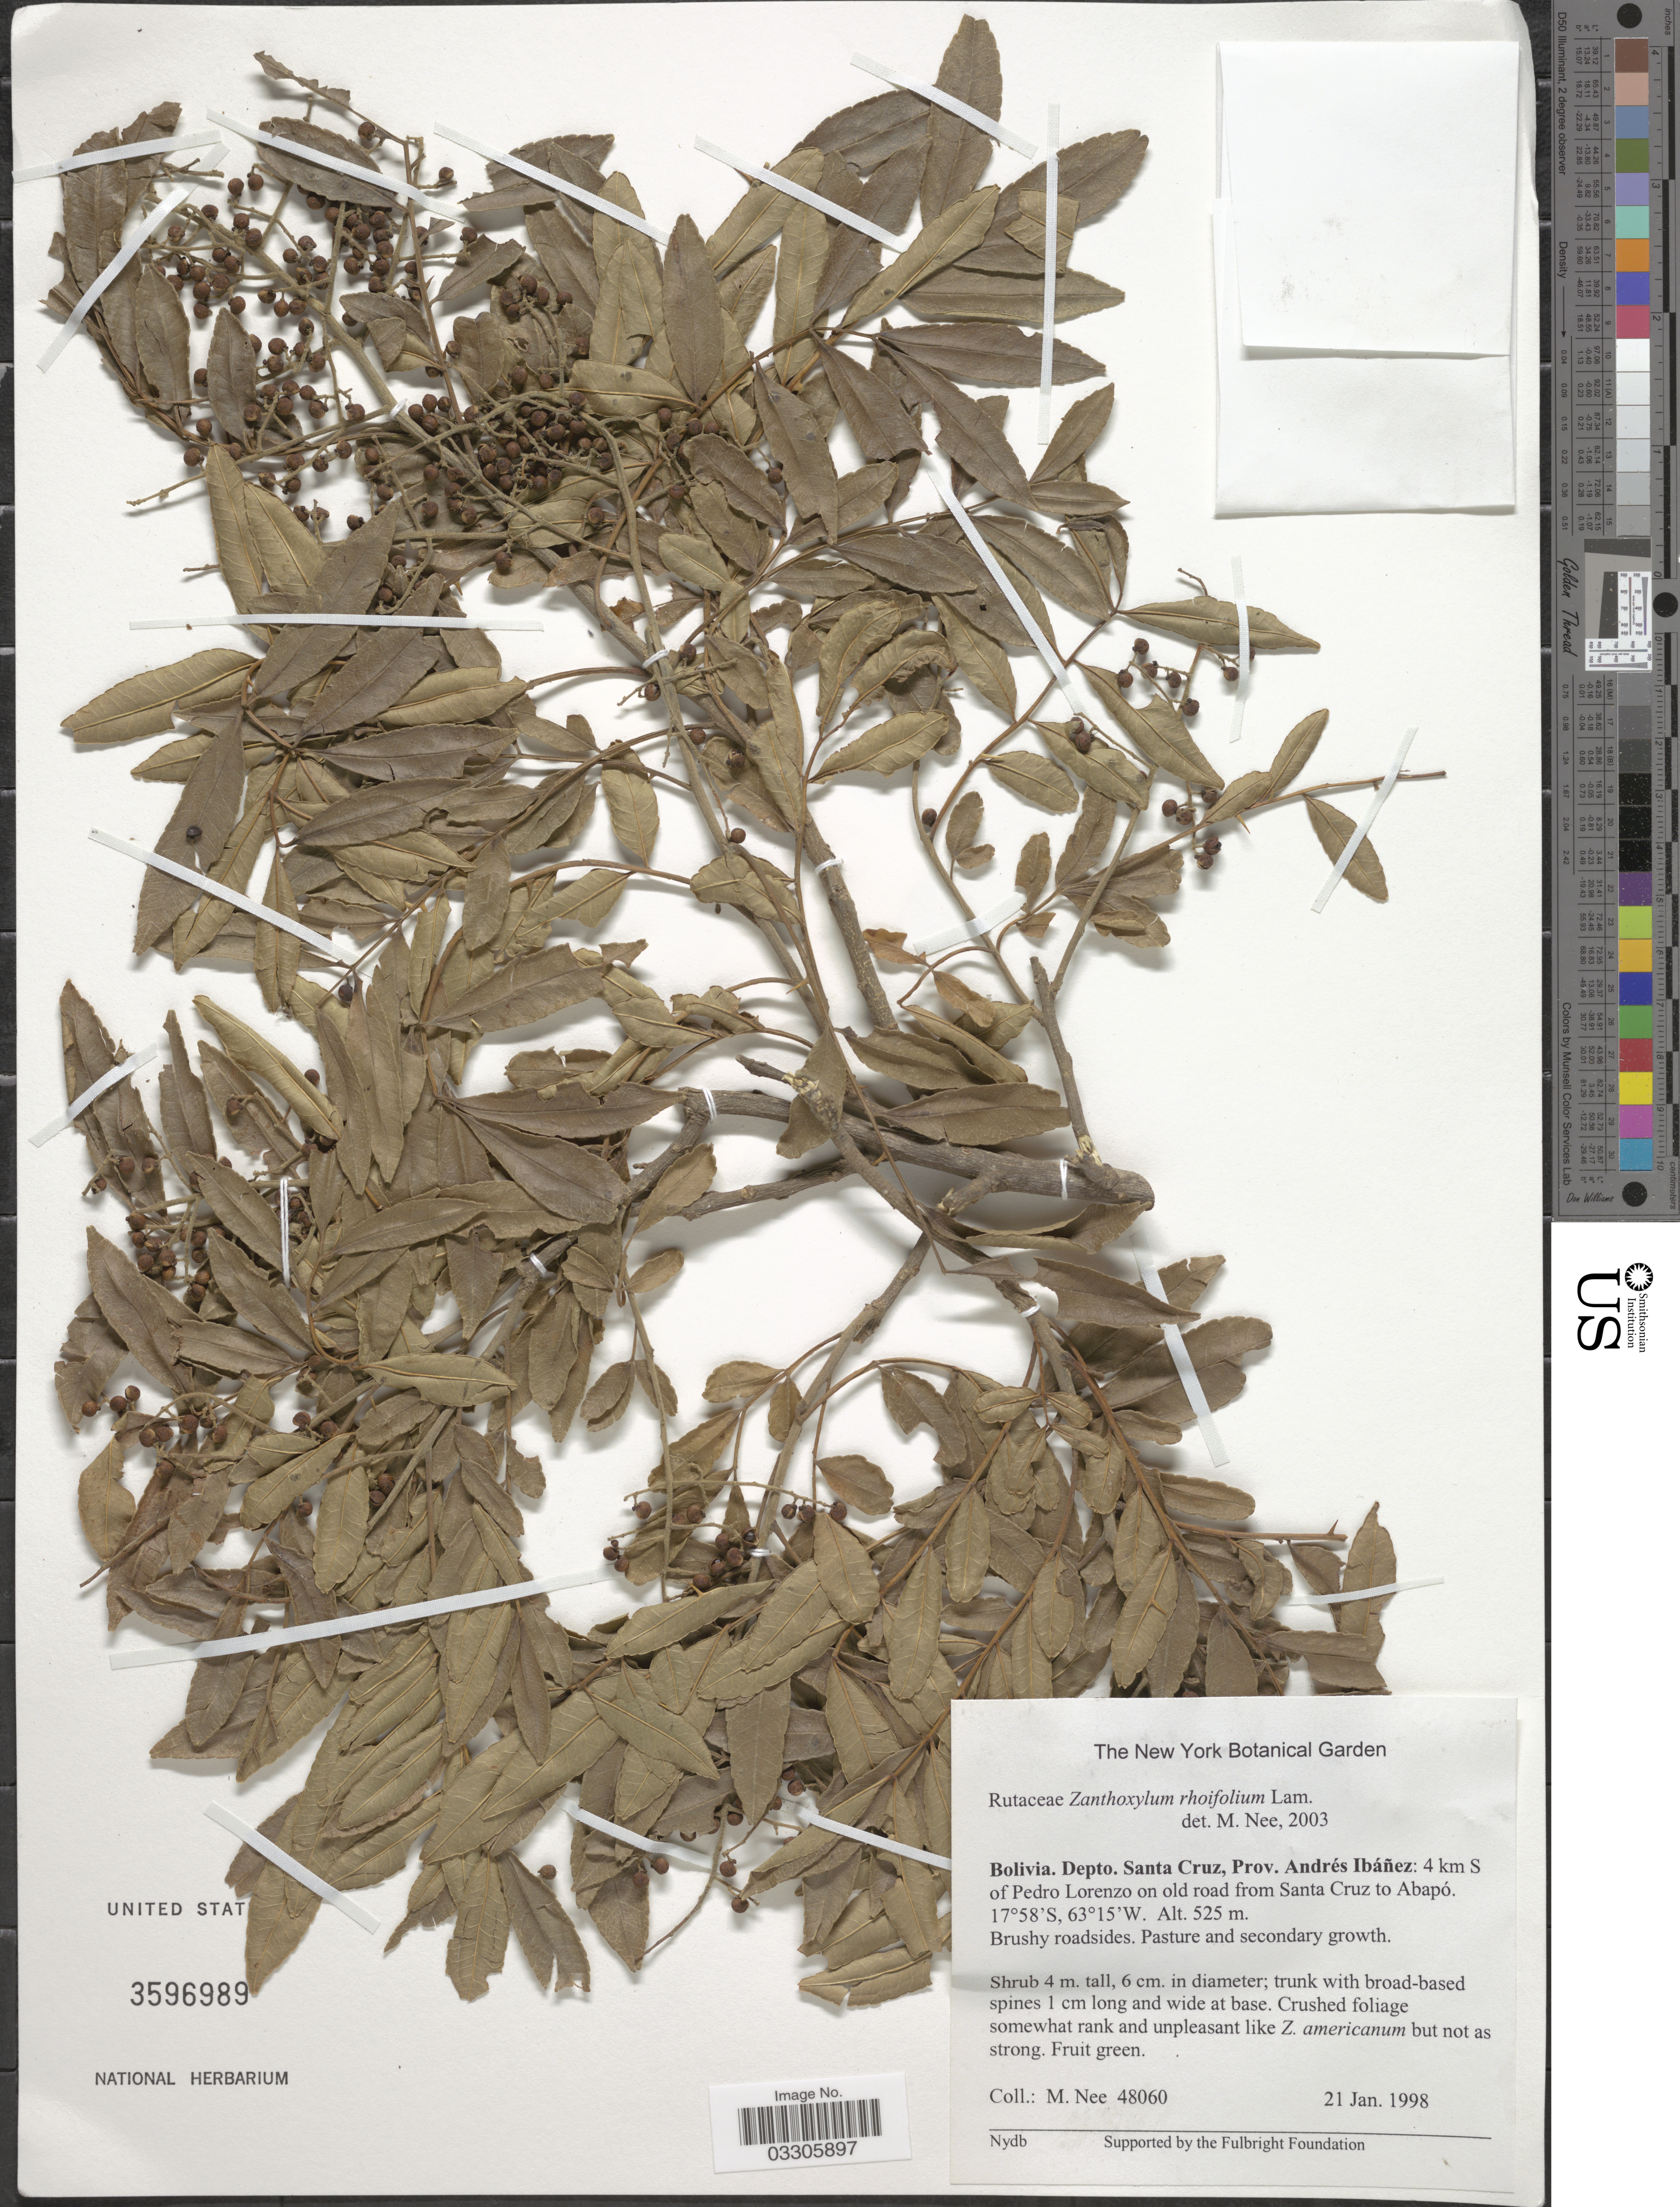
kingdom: Plantae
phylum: Tracheophyta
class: Magnoliopsida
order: Sapindales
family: Rutaceae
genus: Zanthoxylum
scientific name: Zanthoxylum rhoifolium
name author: Lam.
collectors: M. Nee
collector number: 48060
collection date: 1998-01-21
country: Bolivia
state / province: Santa Cruz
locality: Depto. Santa Cruz, Prov. Andrés Ibáñez: 4 km S of Pedro Lorenzo on old road from Santa Cruz to Abapó.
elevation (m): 525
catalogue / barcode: US 3596989